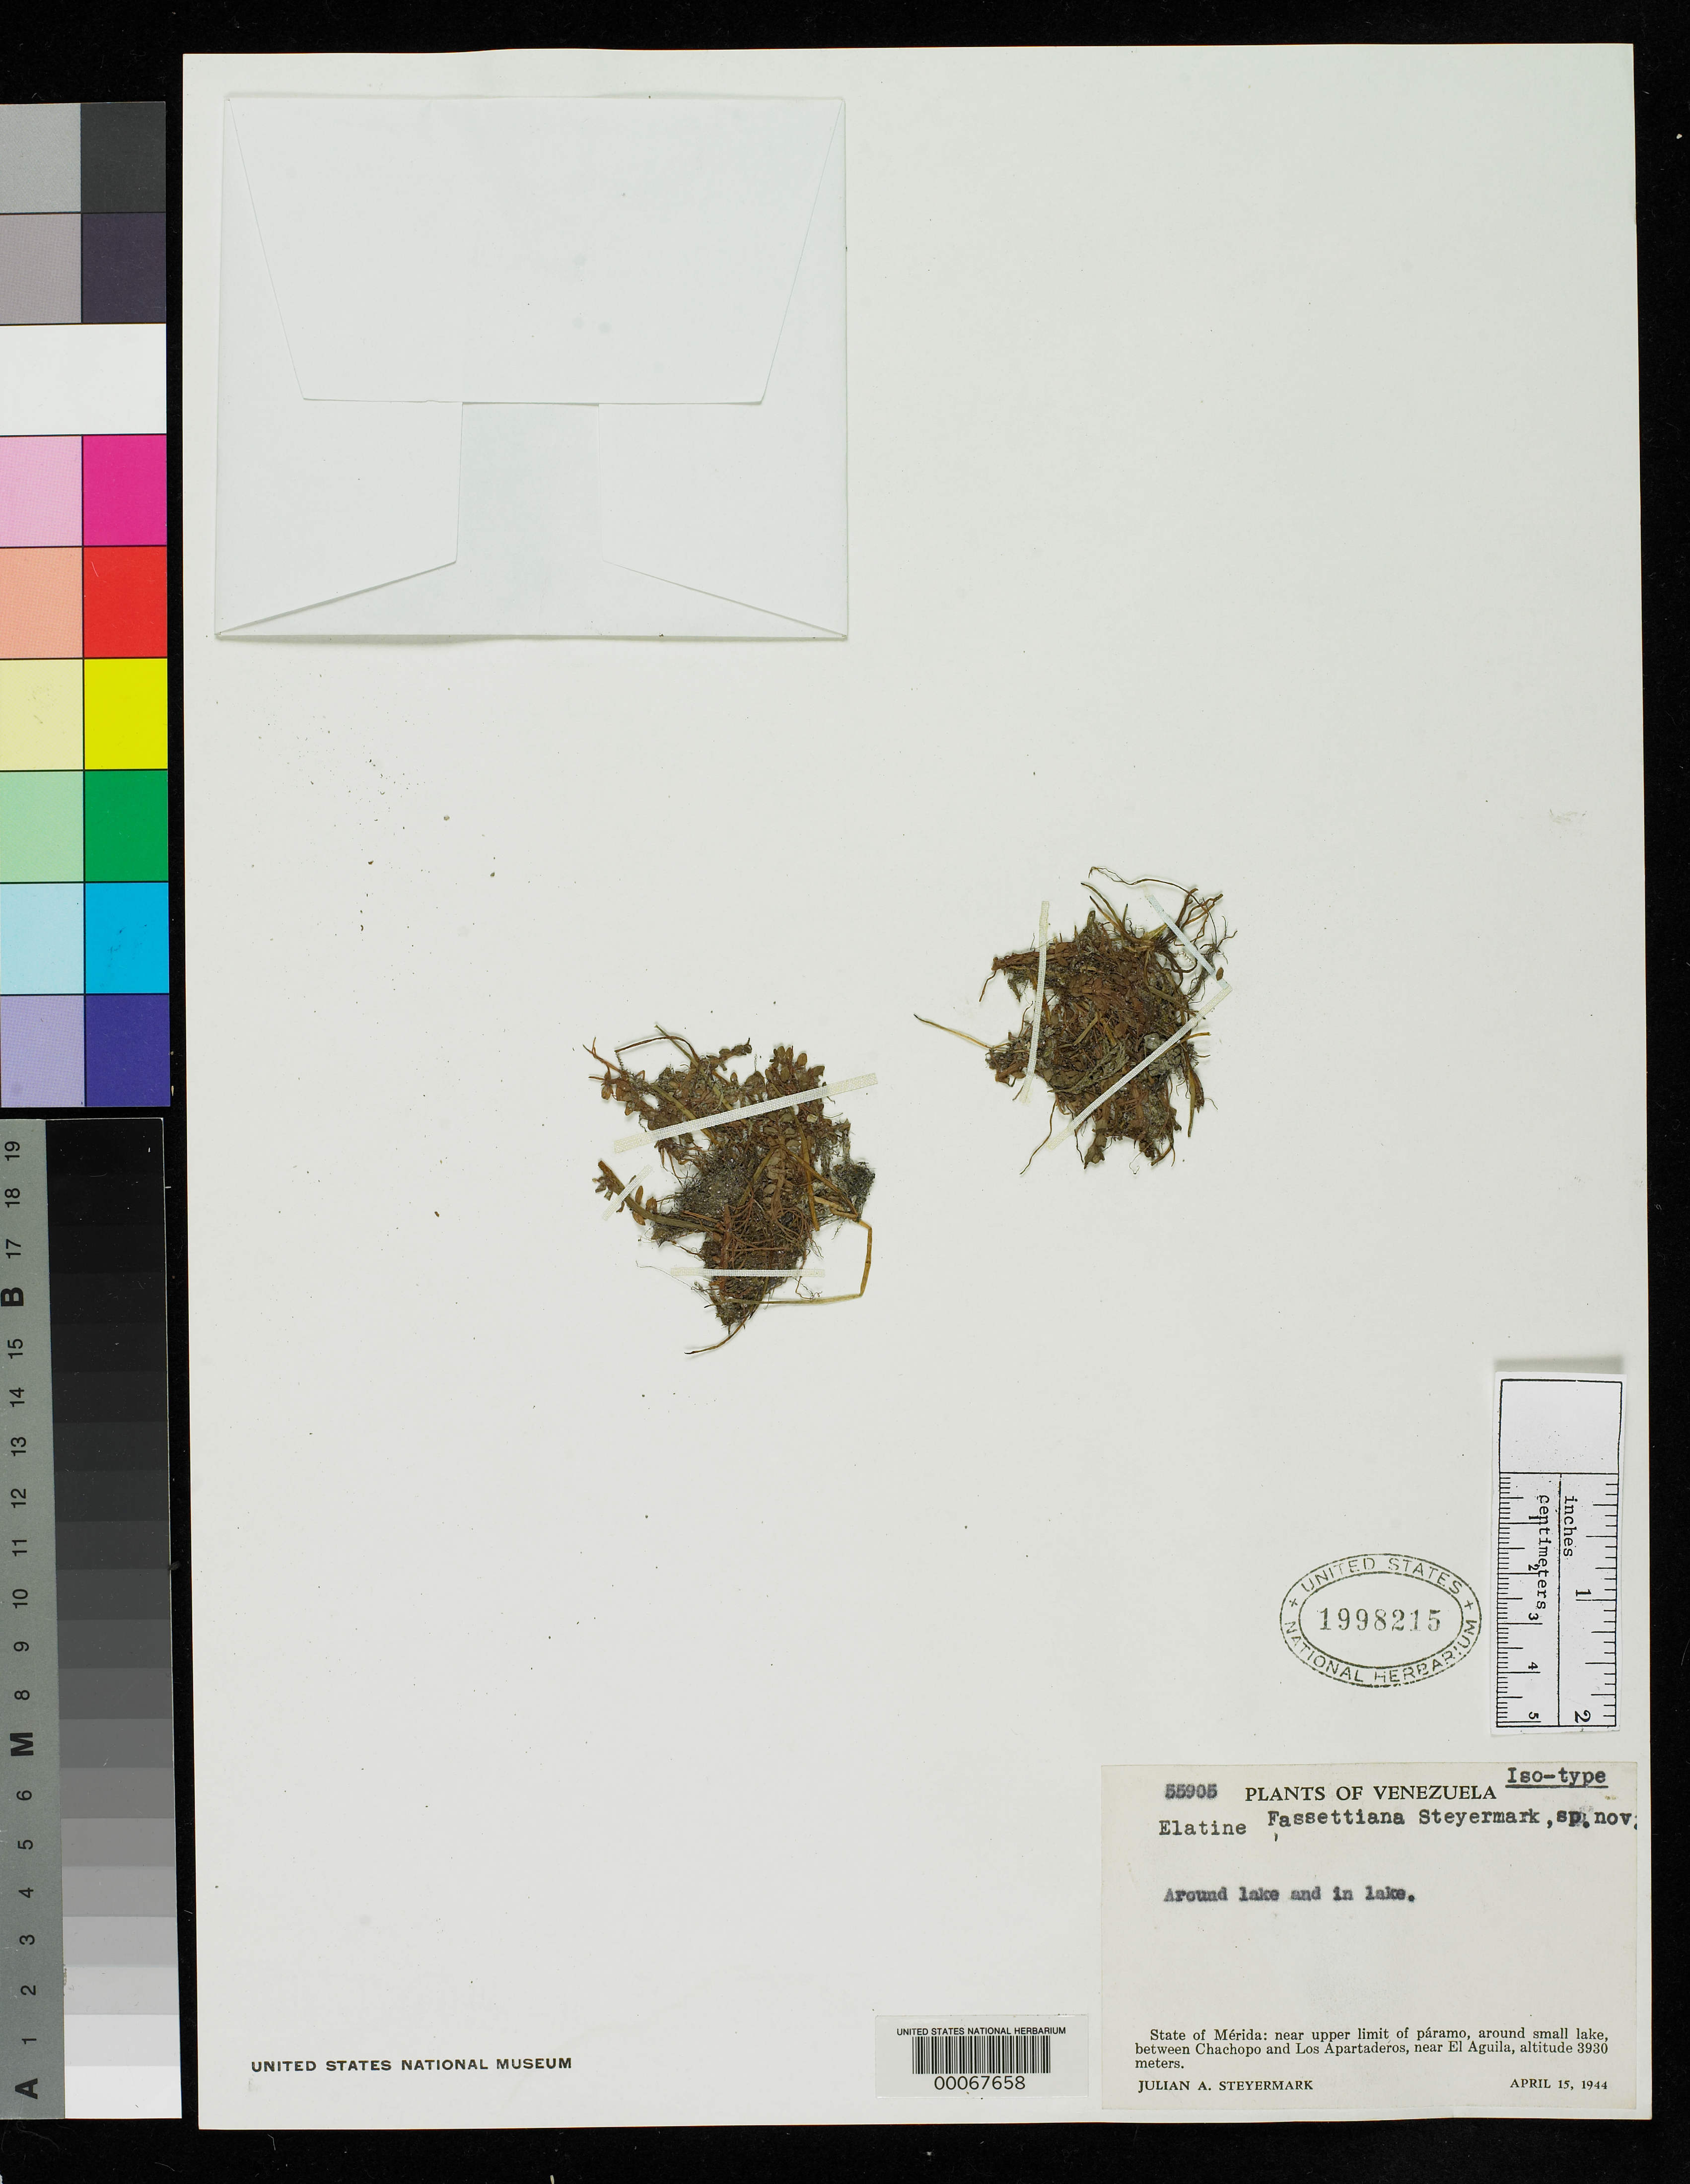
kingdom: Plantae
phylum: Tracheophyta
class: Magnoliopsida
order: Malpighiales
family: Elatinaceae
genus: Elatine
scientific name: Elatine fassettiana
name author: Steyerm.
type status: Isotype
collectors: J. Steyermark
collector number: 55905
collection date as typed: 15 Apr 1944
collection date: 1944-04-15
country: Venezuela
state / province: Mérida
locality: Between Chachopo and Los Apartaderos, near El Aguila.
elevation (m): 3930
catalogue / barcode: US 1998215